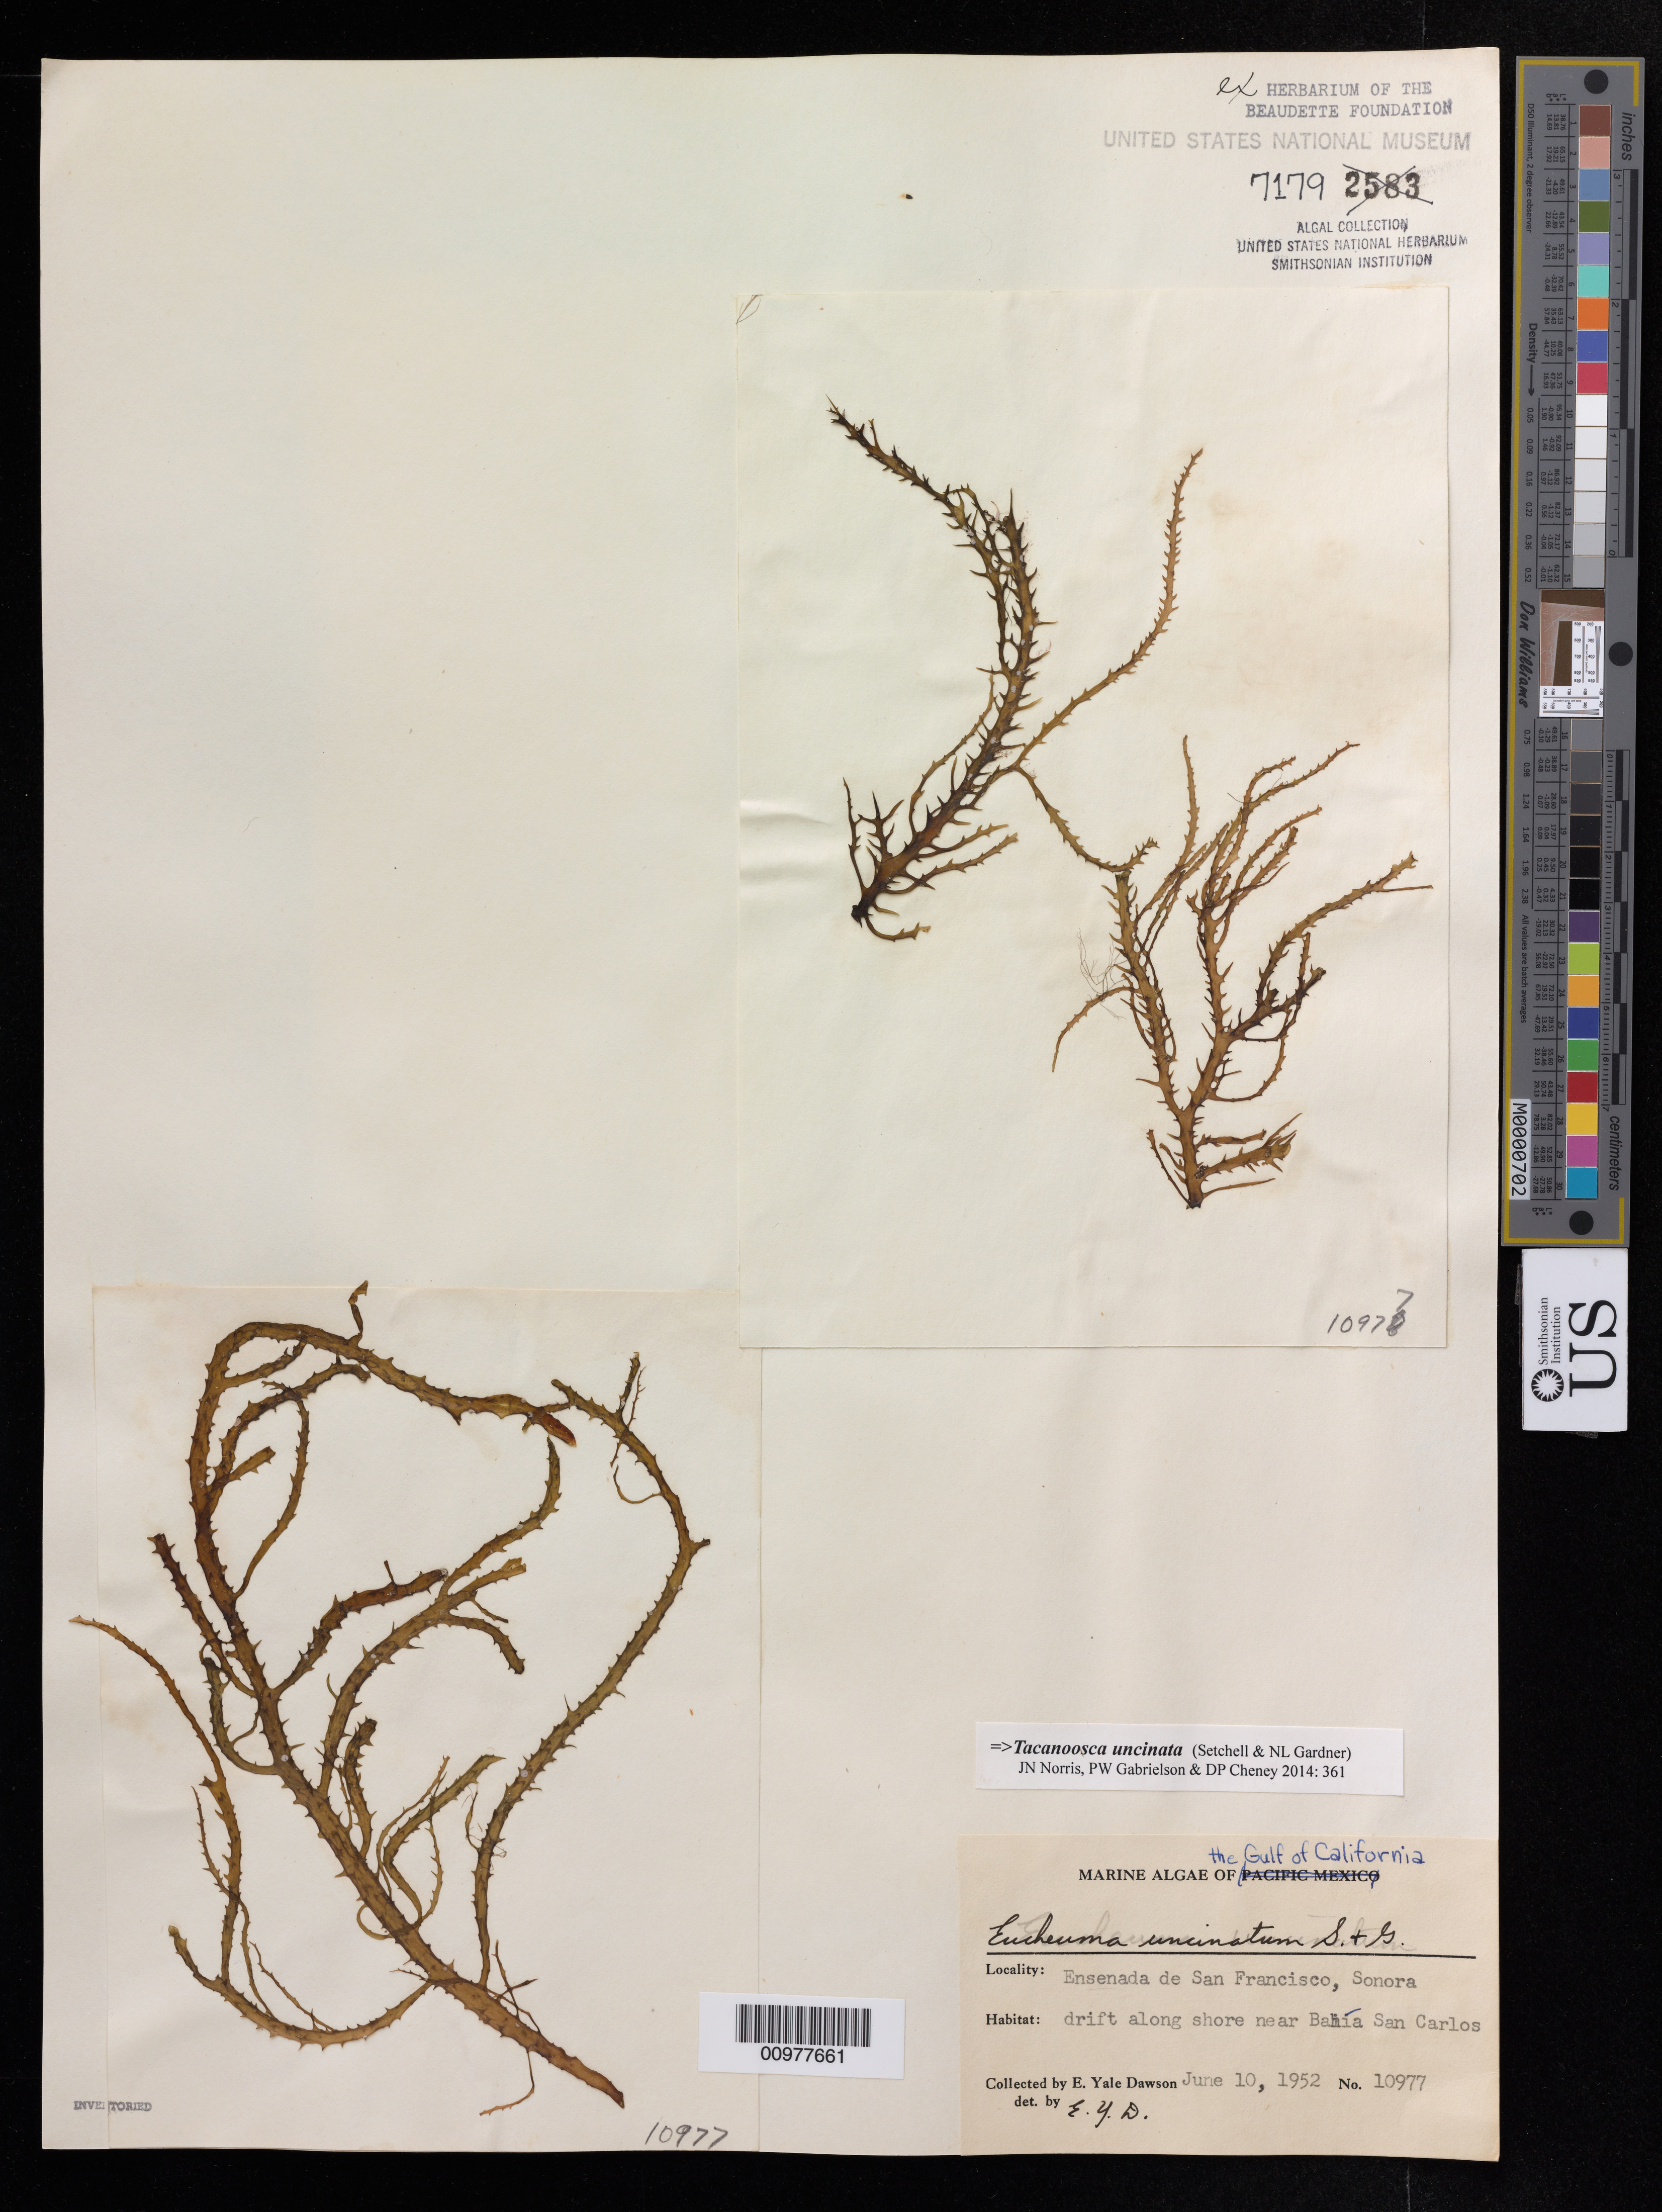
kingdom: Plantae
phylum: Rhodophyta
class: Florideophyceae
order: Gigartinales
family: Solieriaceae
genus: Tacanoosca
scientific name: Tacanoosca uncinata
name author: (Setchell & N.L. Gardner) J.N. Norris et al.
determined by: Dawson, E. Y.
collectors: E. Y. Dawson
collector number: EYD 10977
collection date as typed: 10 Jun 1952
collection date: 1952-06-10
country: Mexico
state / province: Sonora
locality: Ensenada de San Francisco, near Bahia San Carlos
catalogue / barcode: US 7179